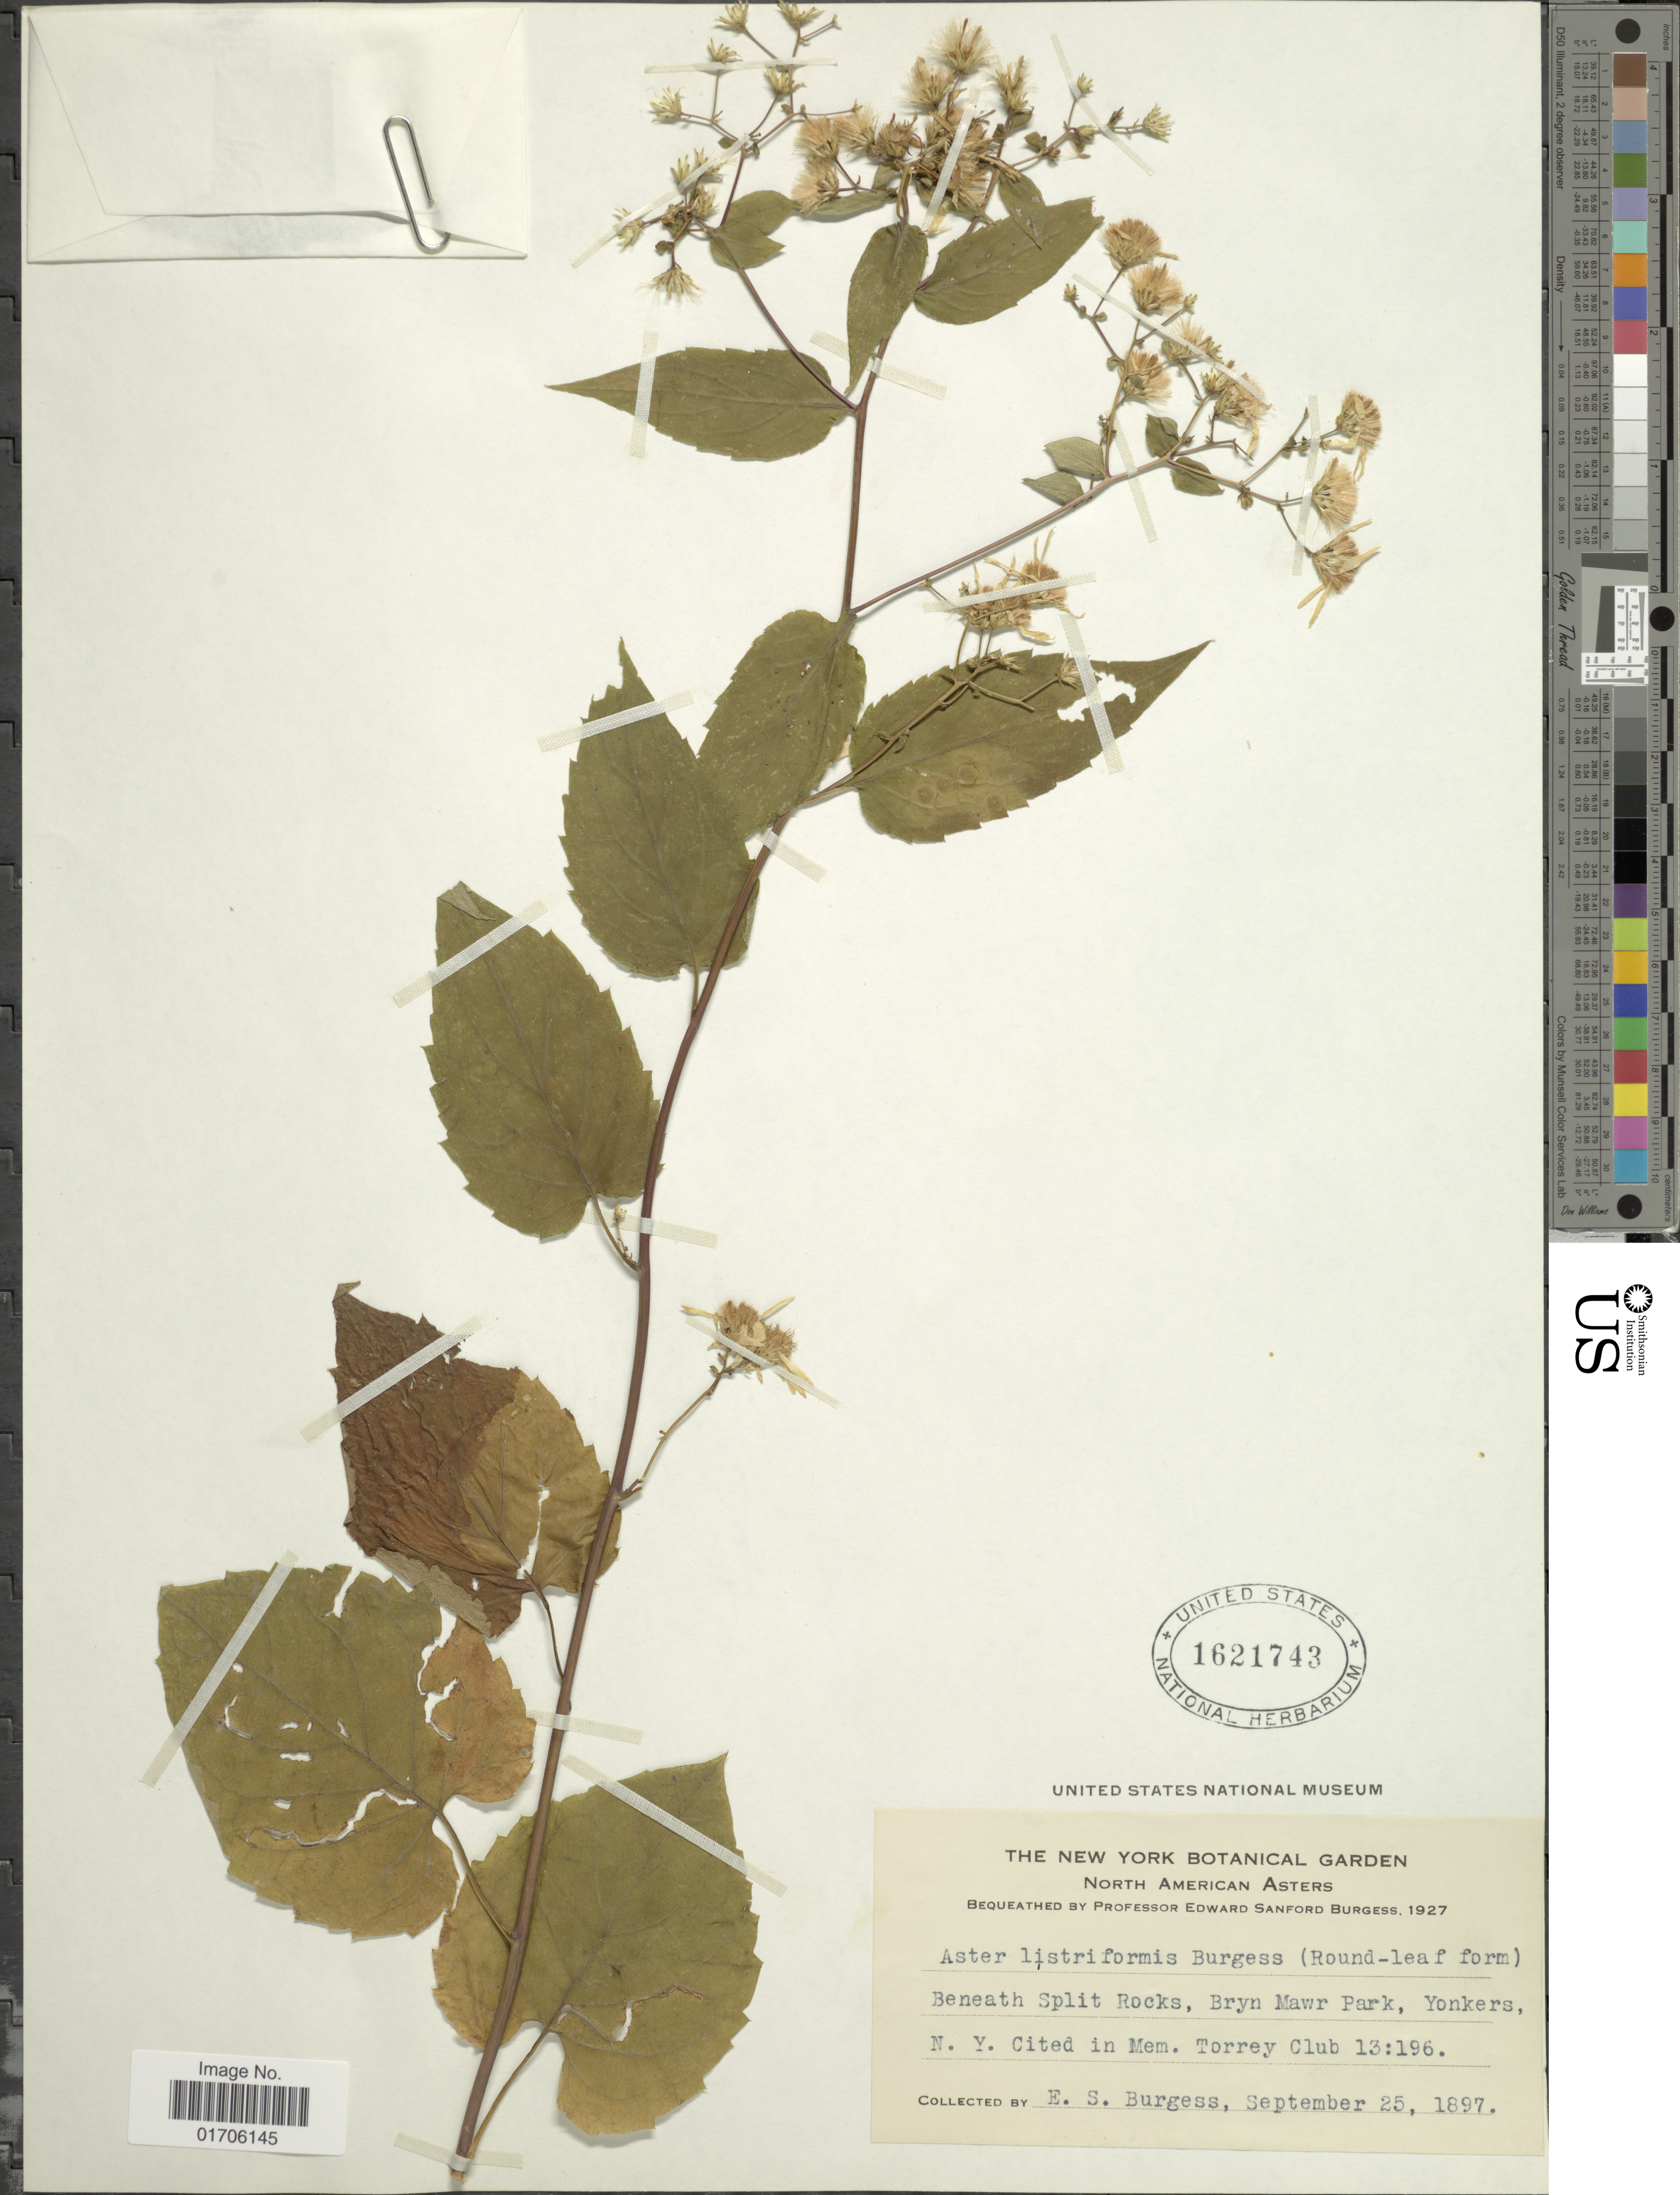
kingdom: Plantae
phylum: Tracheophyta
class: Magnoliopsida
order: Asterales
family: Asteraceae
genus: Aster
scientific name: Aster listriformis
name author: E.S. Burgess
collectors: E. Burgess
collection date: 1897-09-25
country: United States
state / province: New York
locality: Beneath Split Rocks, Bryn Mawr Park, Yonkers, N.Y.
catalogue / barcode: US 1621743